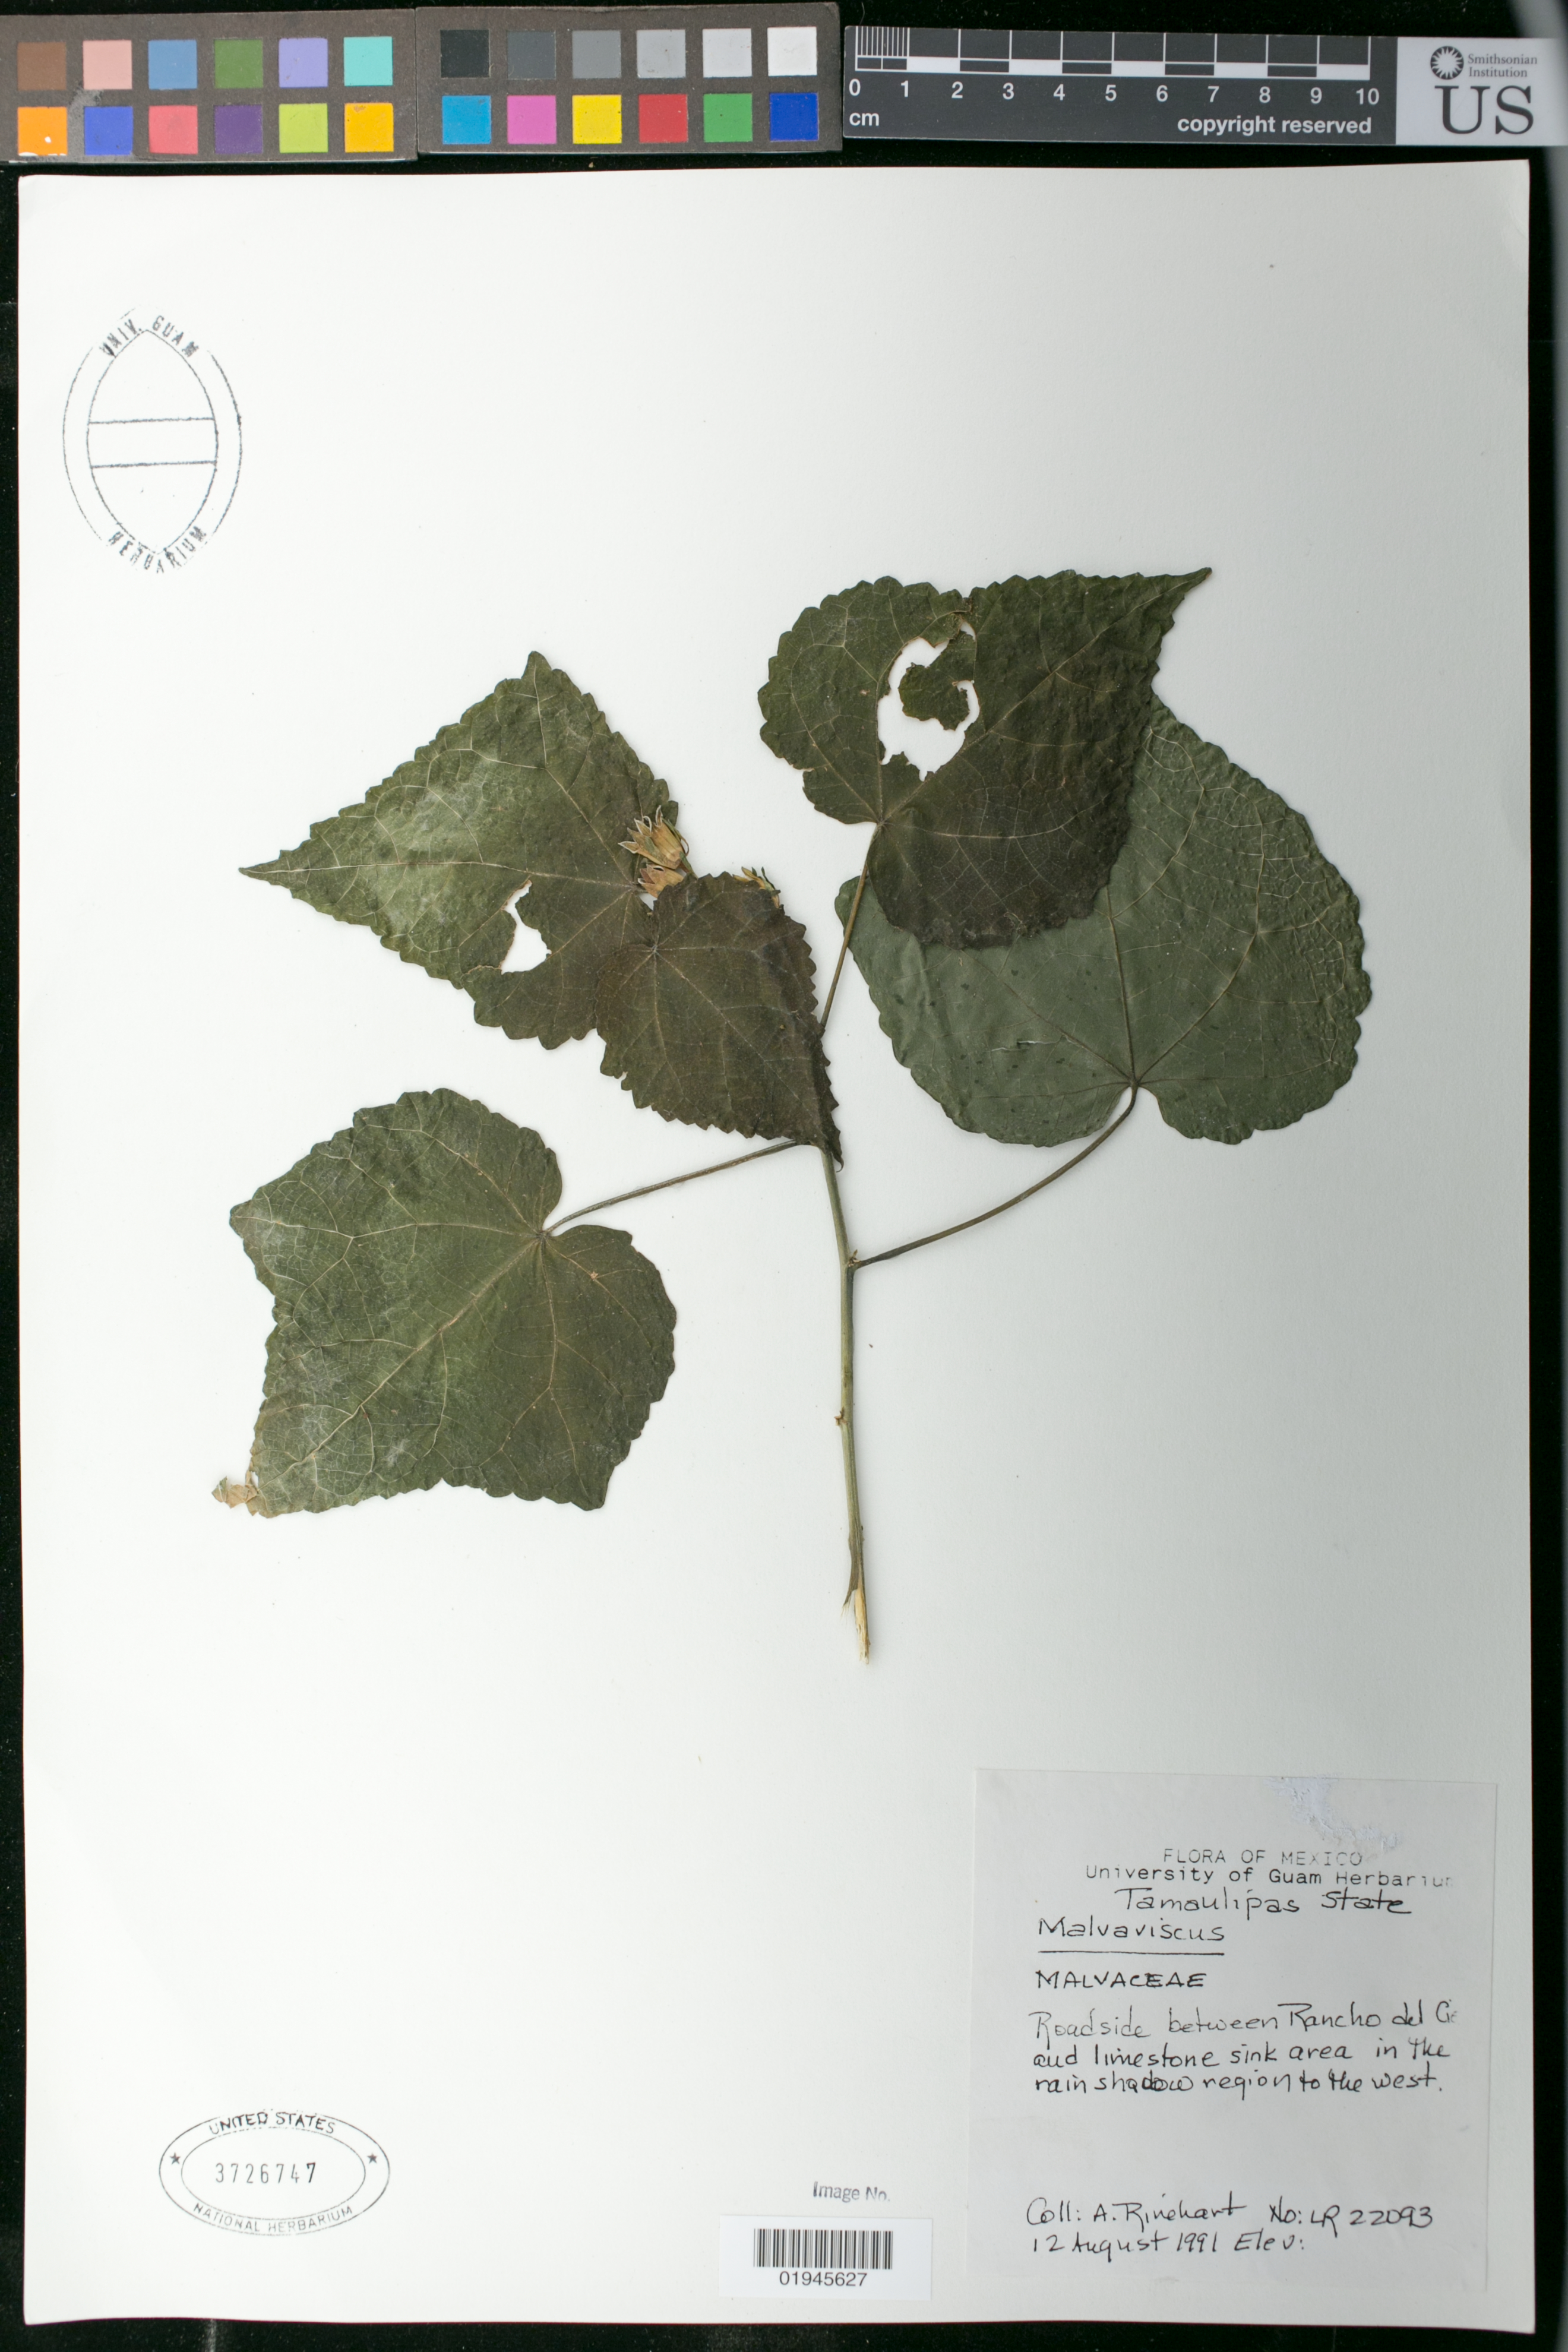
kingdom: Plantae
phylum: Tracheophyta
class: Magnoliopsida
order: Malvales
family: Malvaceae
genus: Malvaviscus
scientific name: Malvaviscus sp.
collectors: A. Rinehart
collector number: LR 22093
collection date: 1991-08-12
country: Mexico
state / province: Tamaulipas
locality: Roadside along road between Rancho del Cielo and limestone sink area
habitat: Rain shadow region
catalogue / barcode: US 3726747